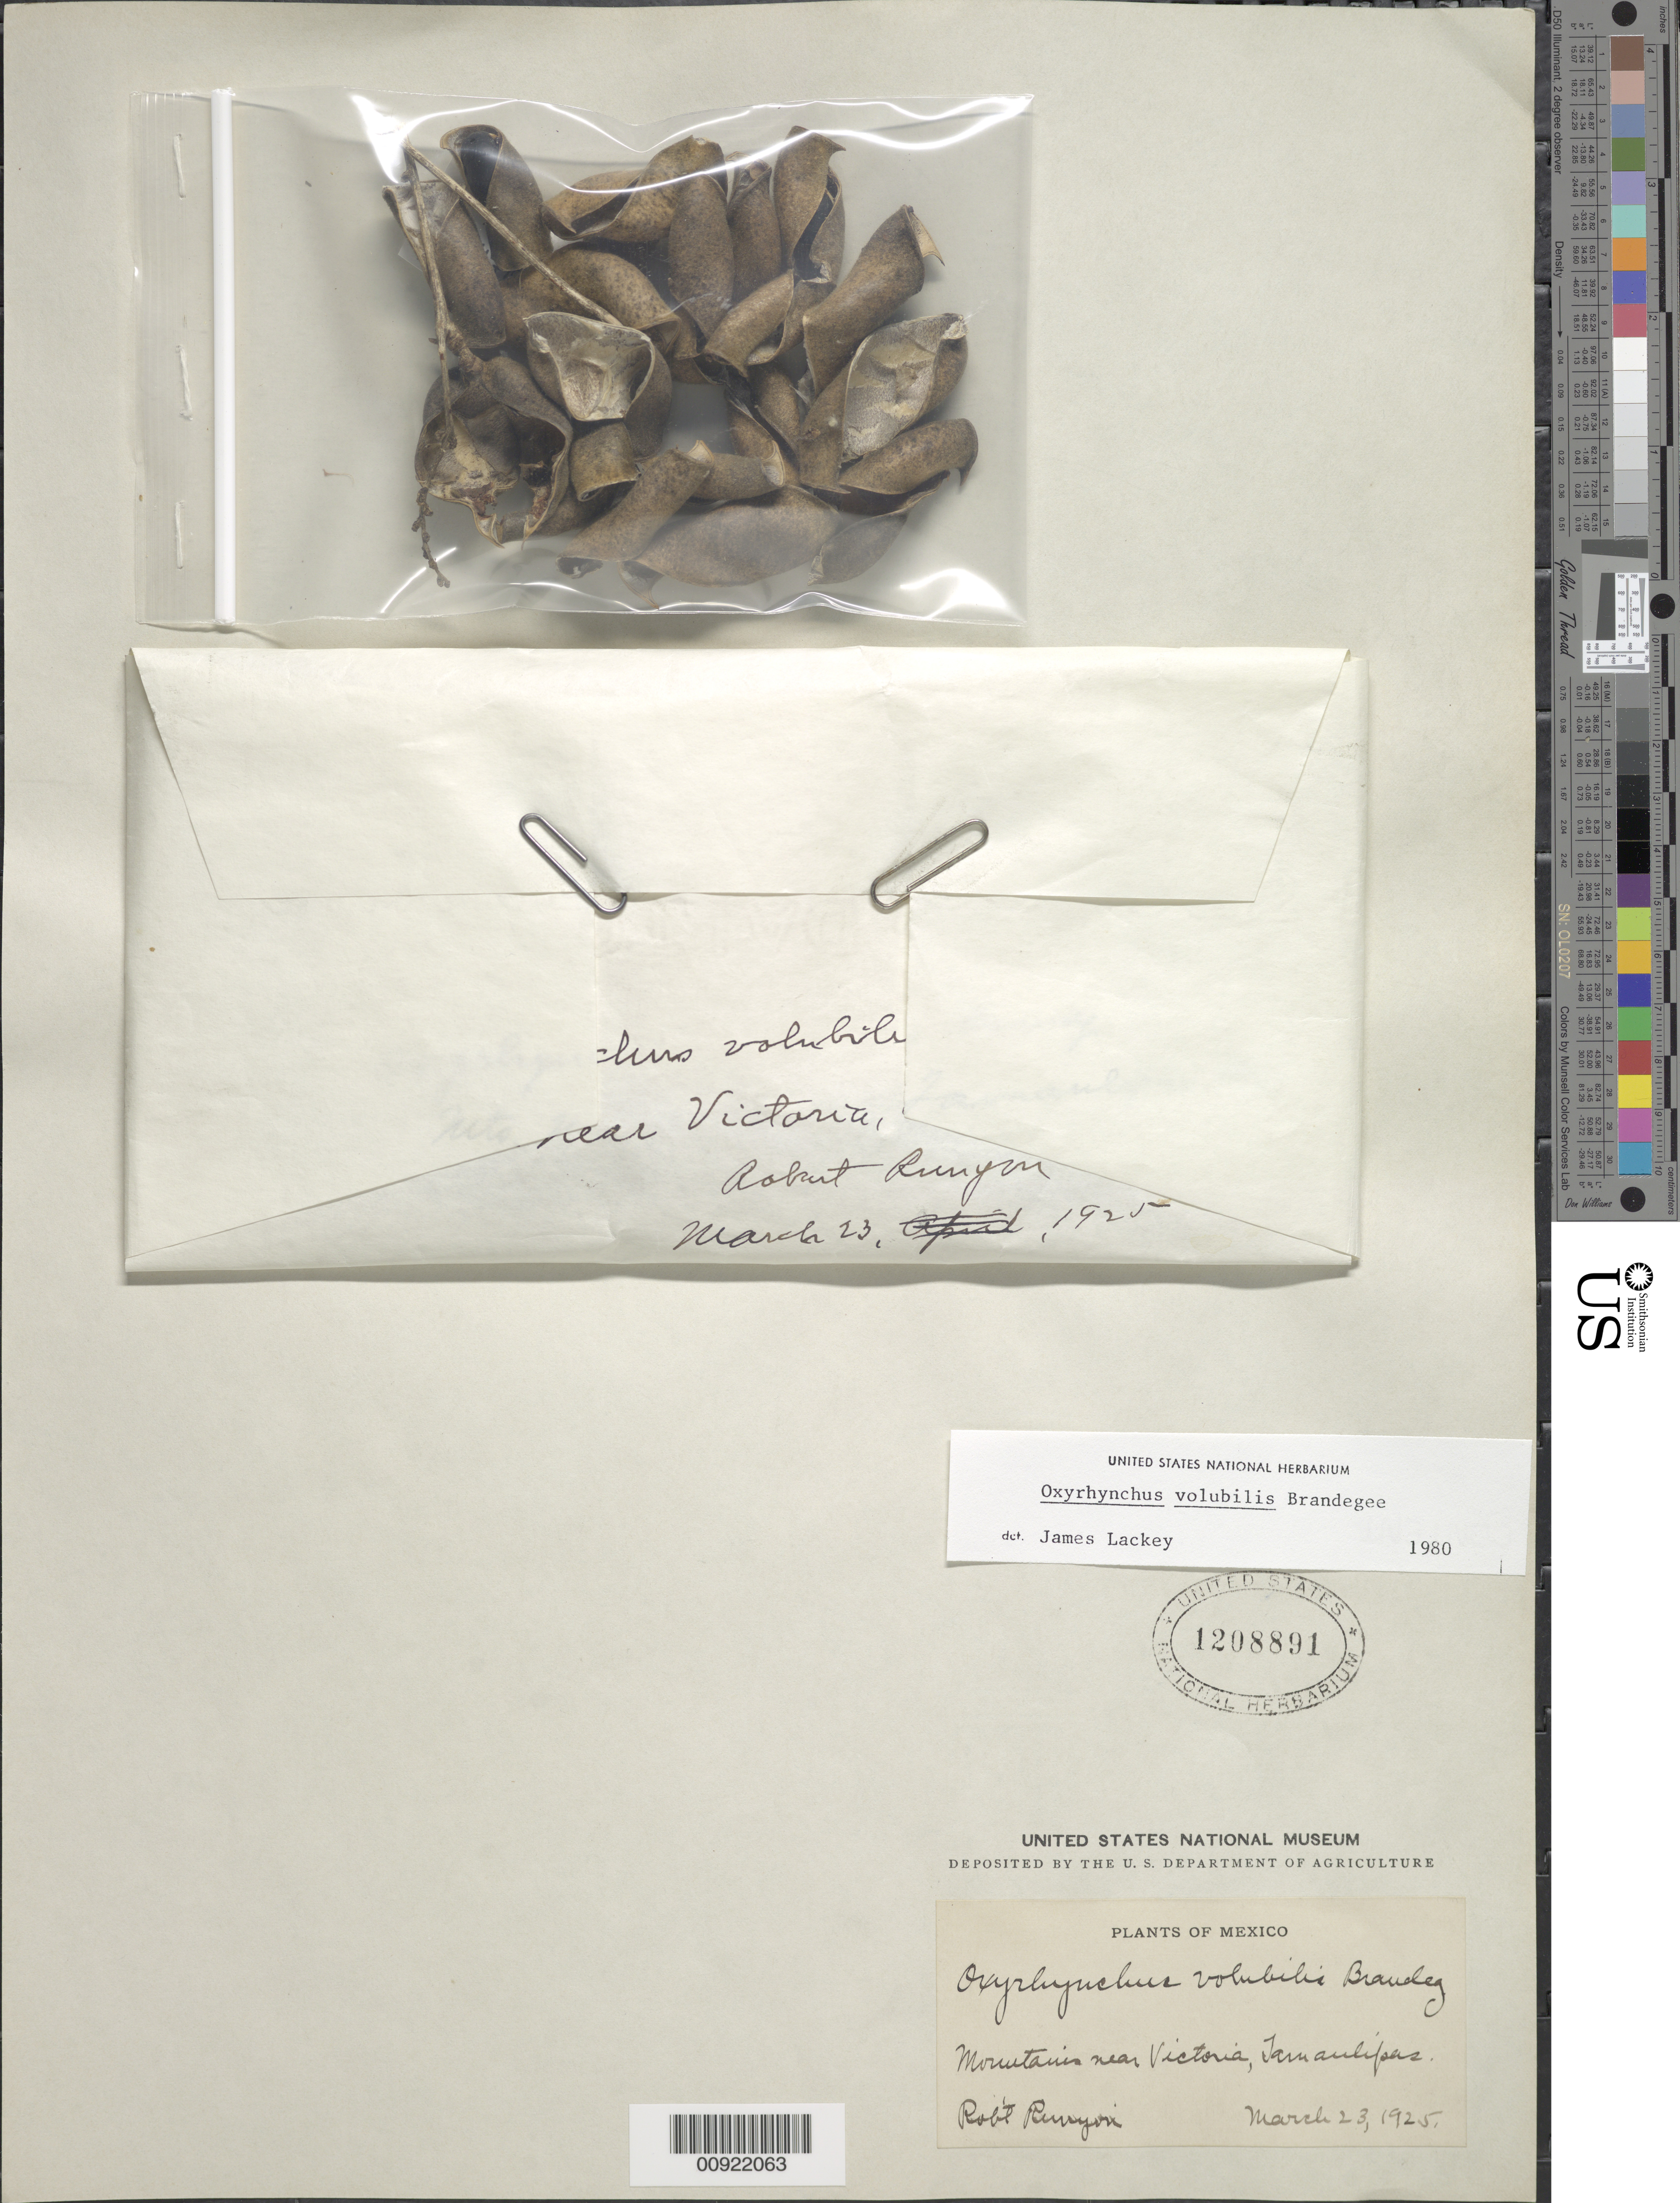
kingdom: Plantae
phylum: Tracheophyta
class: Magnoliopsida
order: Fabales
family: Fabaceae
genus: Oxyrhynchus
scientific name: Oxyrhynchus volubilis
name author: Brandegee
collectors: R. Runyon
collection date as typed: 23 Mar 1925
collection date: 1925-03-23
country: Mexico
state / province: Tamaulipas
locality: Mountains near Victoria, Tamaulipas.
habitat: Mountains.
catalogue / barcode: US 1208891